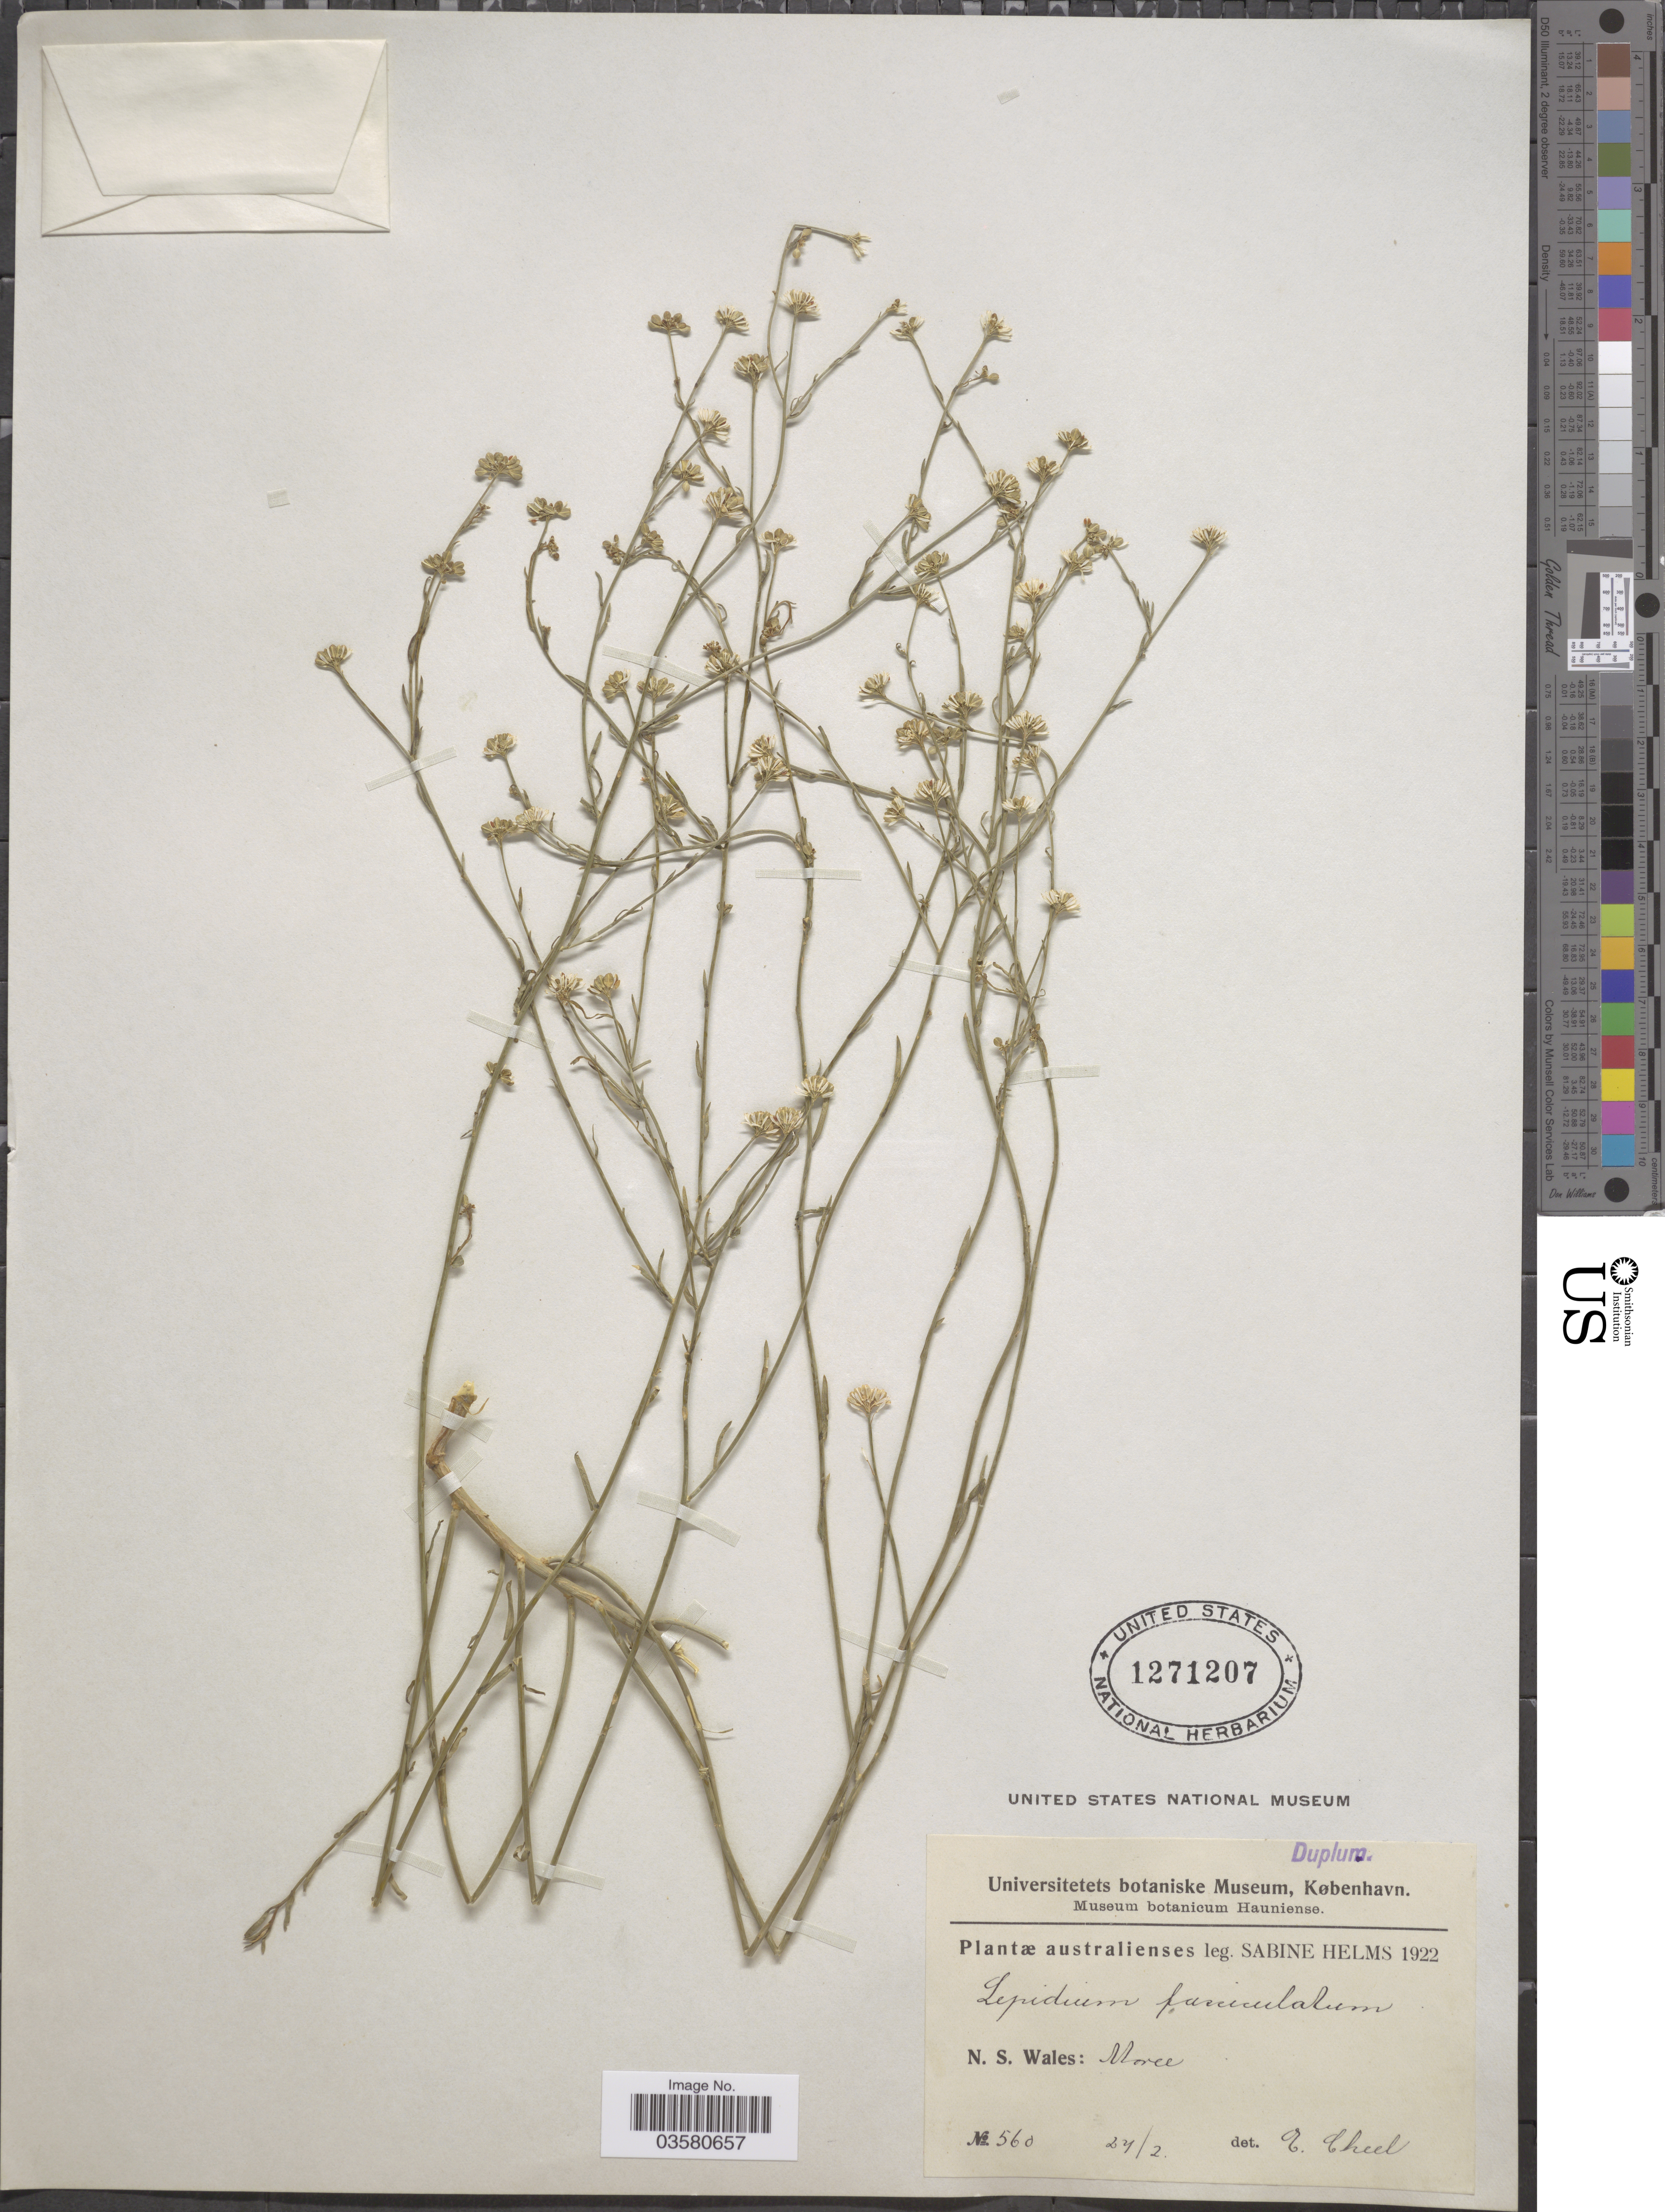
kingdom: Plantae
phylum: Tracheophyta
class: Magnoliopsida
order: Brassicales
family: Brassicaceae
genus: Lepidium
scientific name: Lepidium fasciculatum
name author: Thell.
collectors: S. Helms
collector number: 560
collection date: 1922-02-24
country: Australia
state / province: New South Wales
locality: Moree.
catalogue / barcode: US 1271207